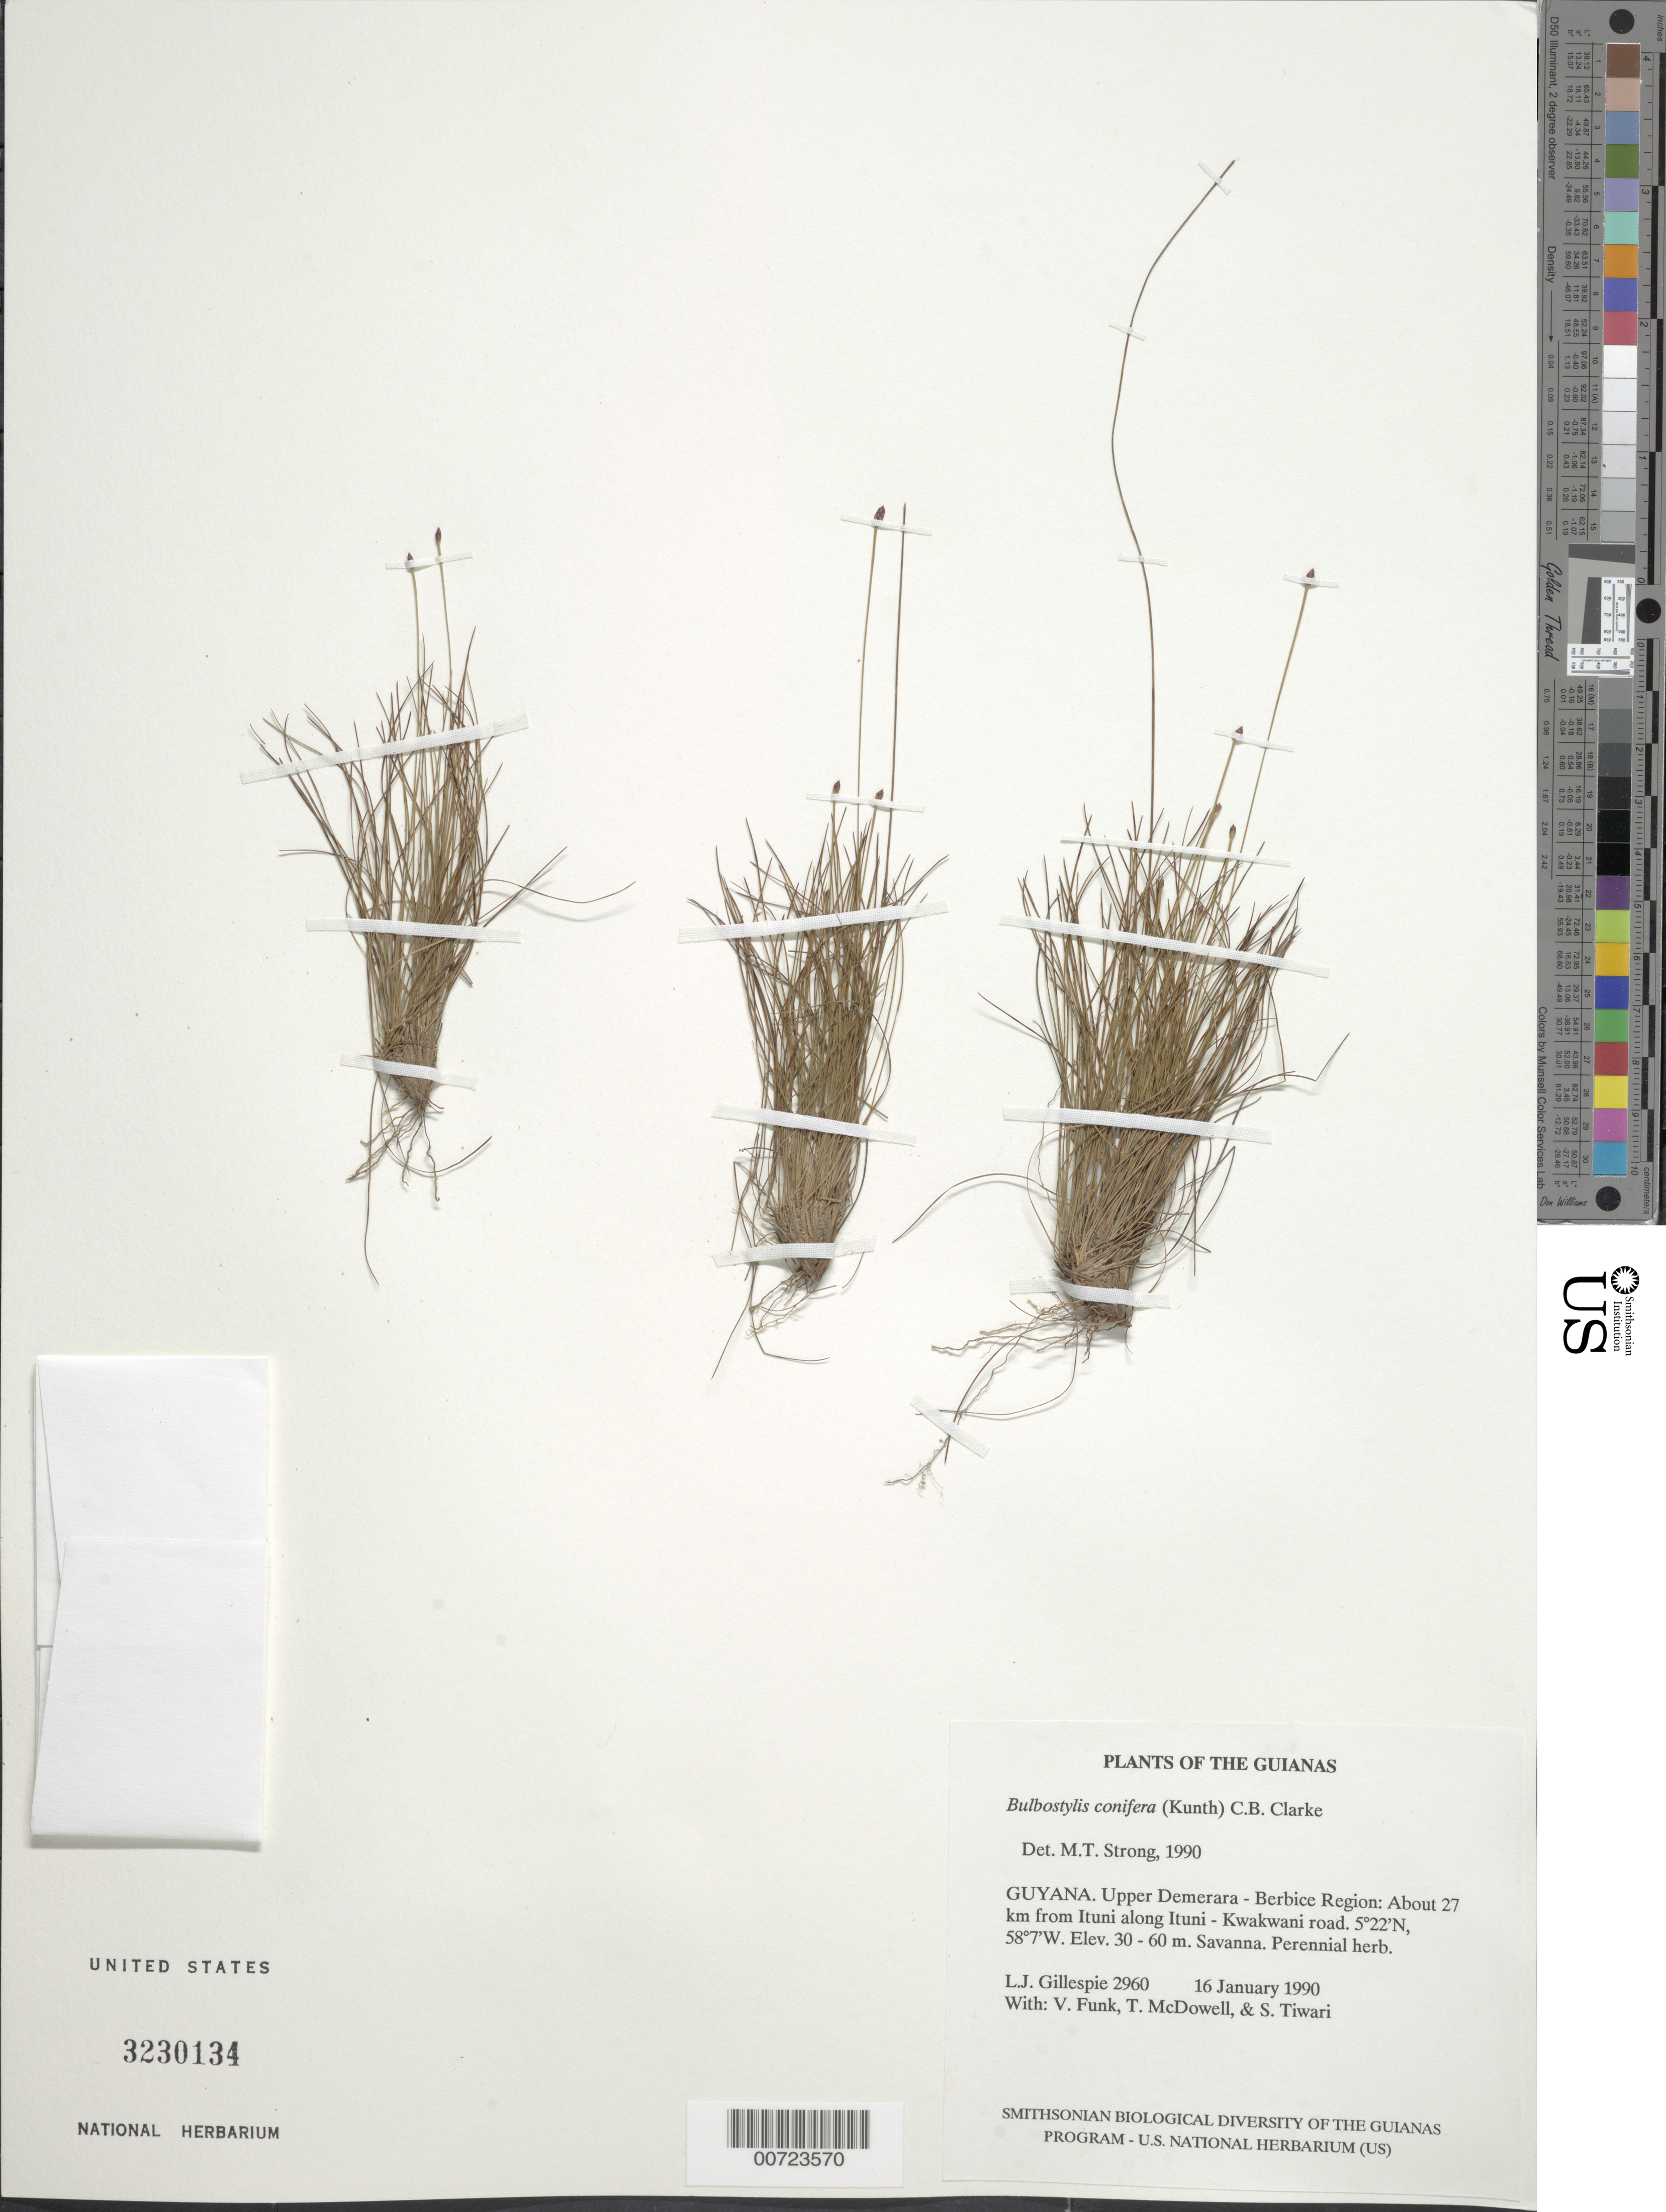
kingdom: Plantae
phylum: Tracheophyta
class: Liliopsida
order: Poales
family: Cyperaceae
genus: Bulbostylis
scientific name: Bulbostylis conifera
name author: (Kunth) C.B. Clarke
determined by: Strong, M. T., (US), Smithsonian Institution - National Museum of Natural History (UNITED STATES)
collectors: L. J. Gillespie, V. Funk, T. McDowell & S. Tiwari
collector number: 2960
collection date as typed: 16 January 1990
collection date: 1990-01-16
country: Guyana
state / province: U. Demerara-Berbice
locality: About 27 km from Ituni along Ituni - Kwakwani road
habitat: Savanna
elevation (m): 30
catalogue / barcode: US 3230134